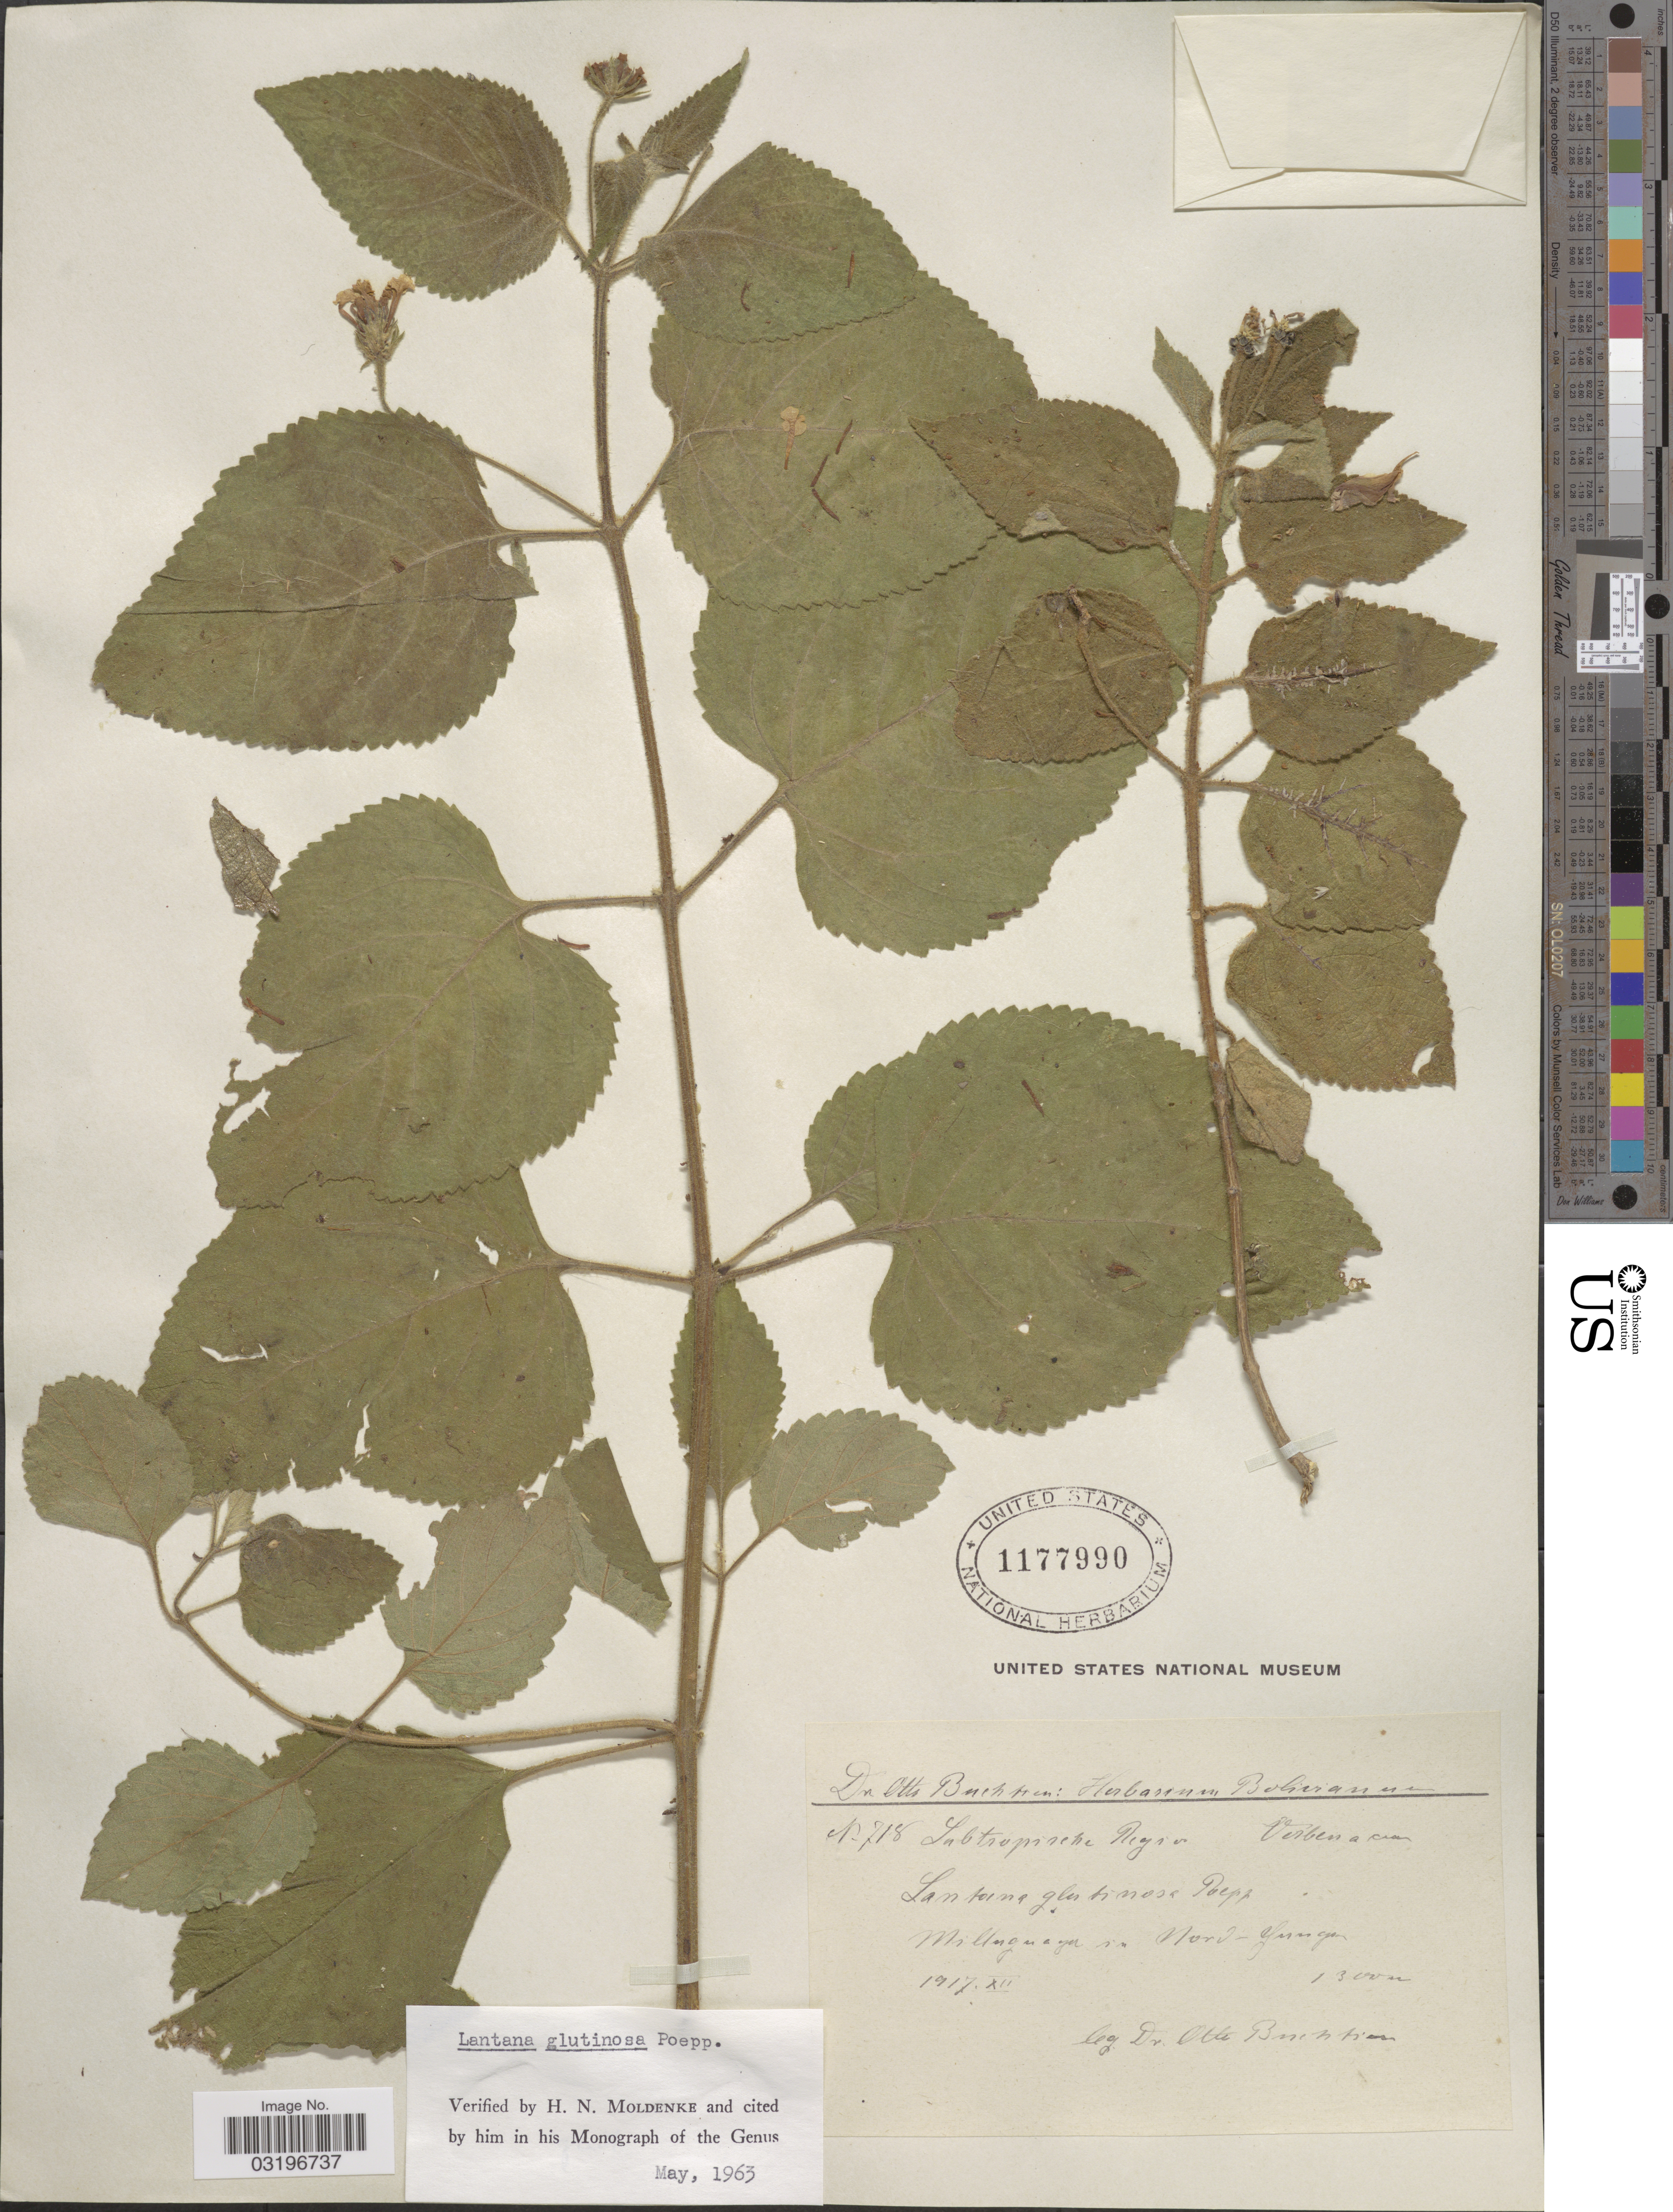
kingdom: Plantae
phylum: Tracheophyta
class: Magnoliopsida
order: Lamiales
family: Verbenaceae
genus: Lantana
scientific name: Lantana glutinosa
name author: Poepp.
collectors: O. Buchtien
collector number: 718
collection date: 1917-12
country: Bolivia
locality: Subtropische Region. Milluguaya in Nord-Yungas.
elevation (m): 1300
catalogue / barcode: US 1177990